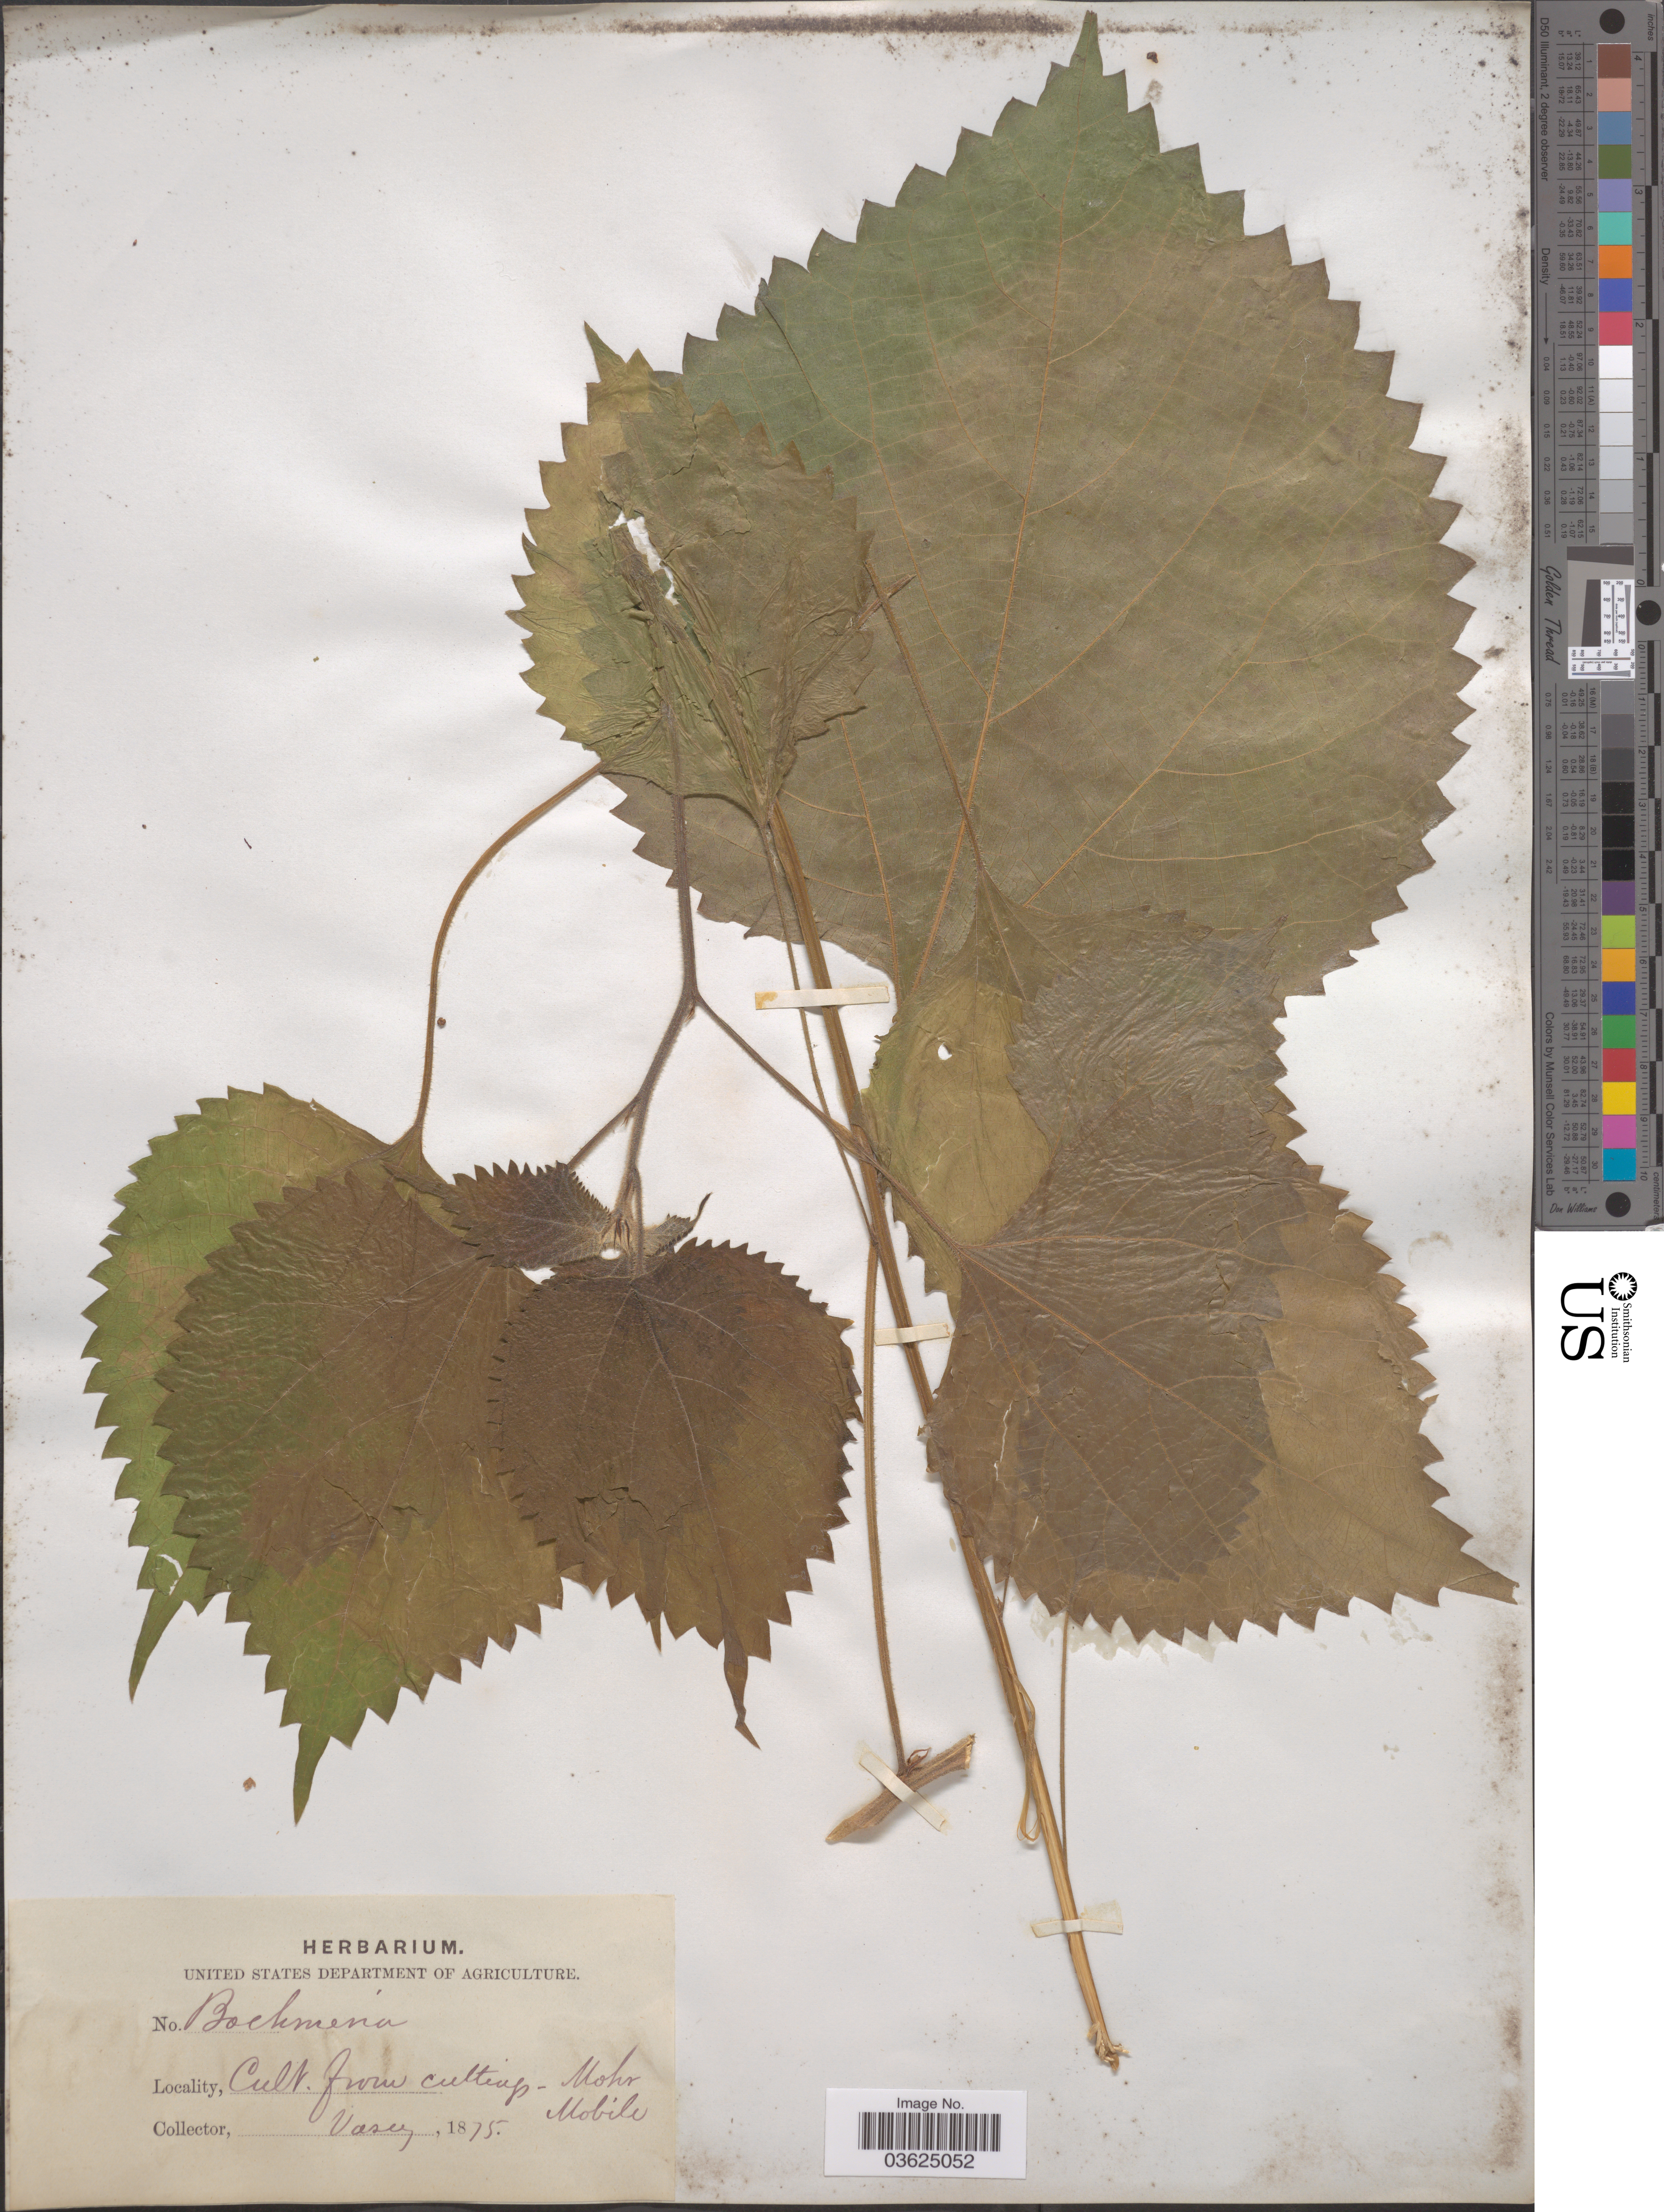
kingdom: Plantae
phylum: Tracheophyta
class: Magnoliopsida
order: Rosales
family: Urticaceae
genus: Boehmeria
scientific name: Boehmeria nivea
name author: (L.) Gaudich.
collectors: Vasey, --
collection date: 1875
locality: From cuttings-Mohr Mobile. [unsure placement]